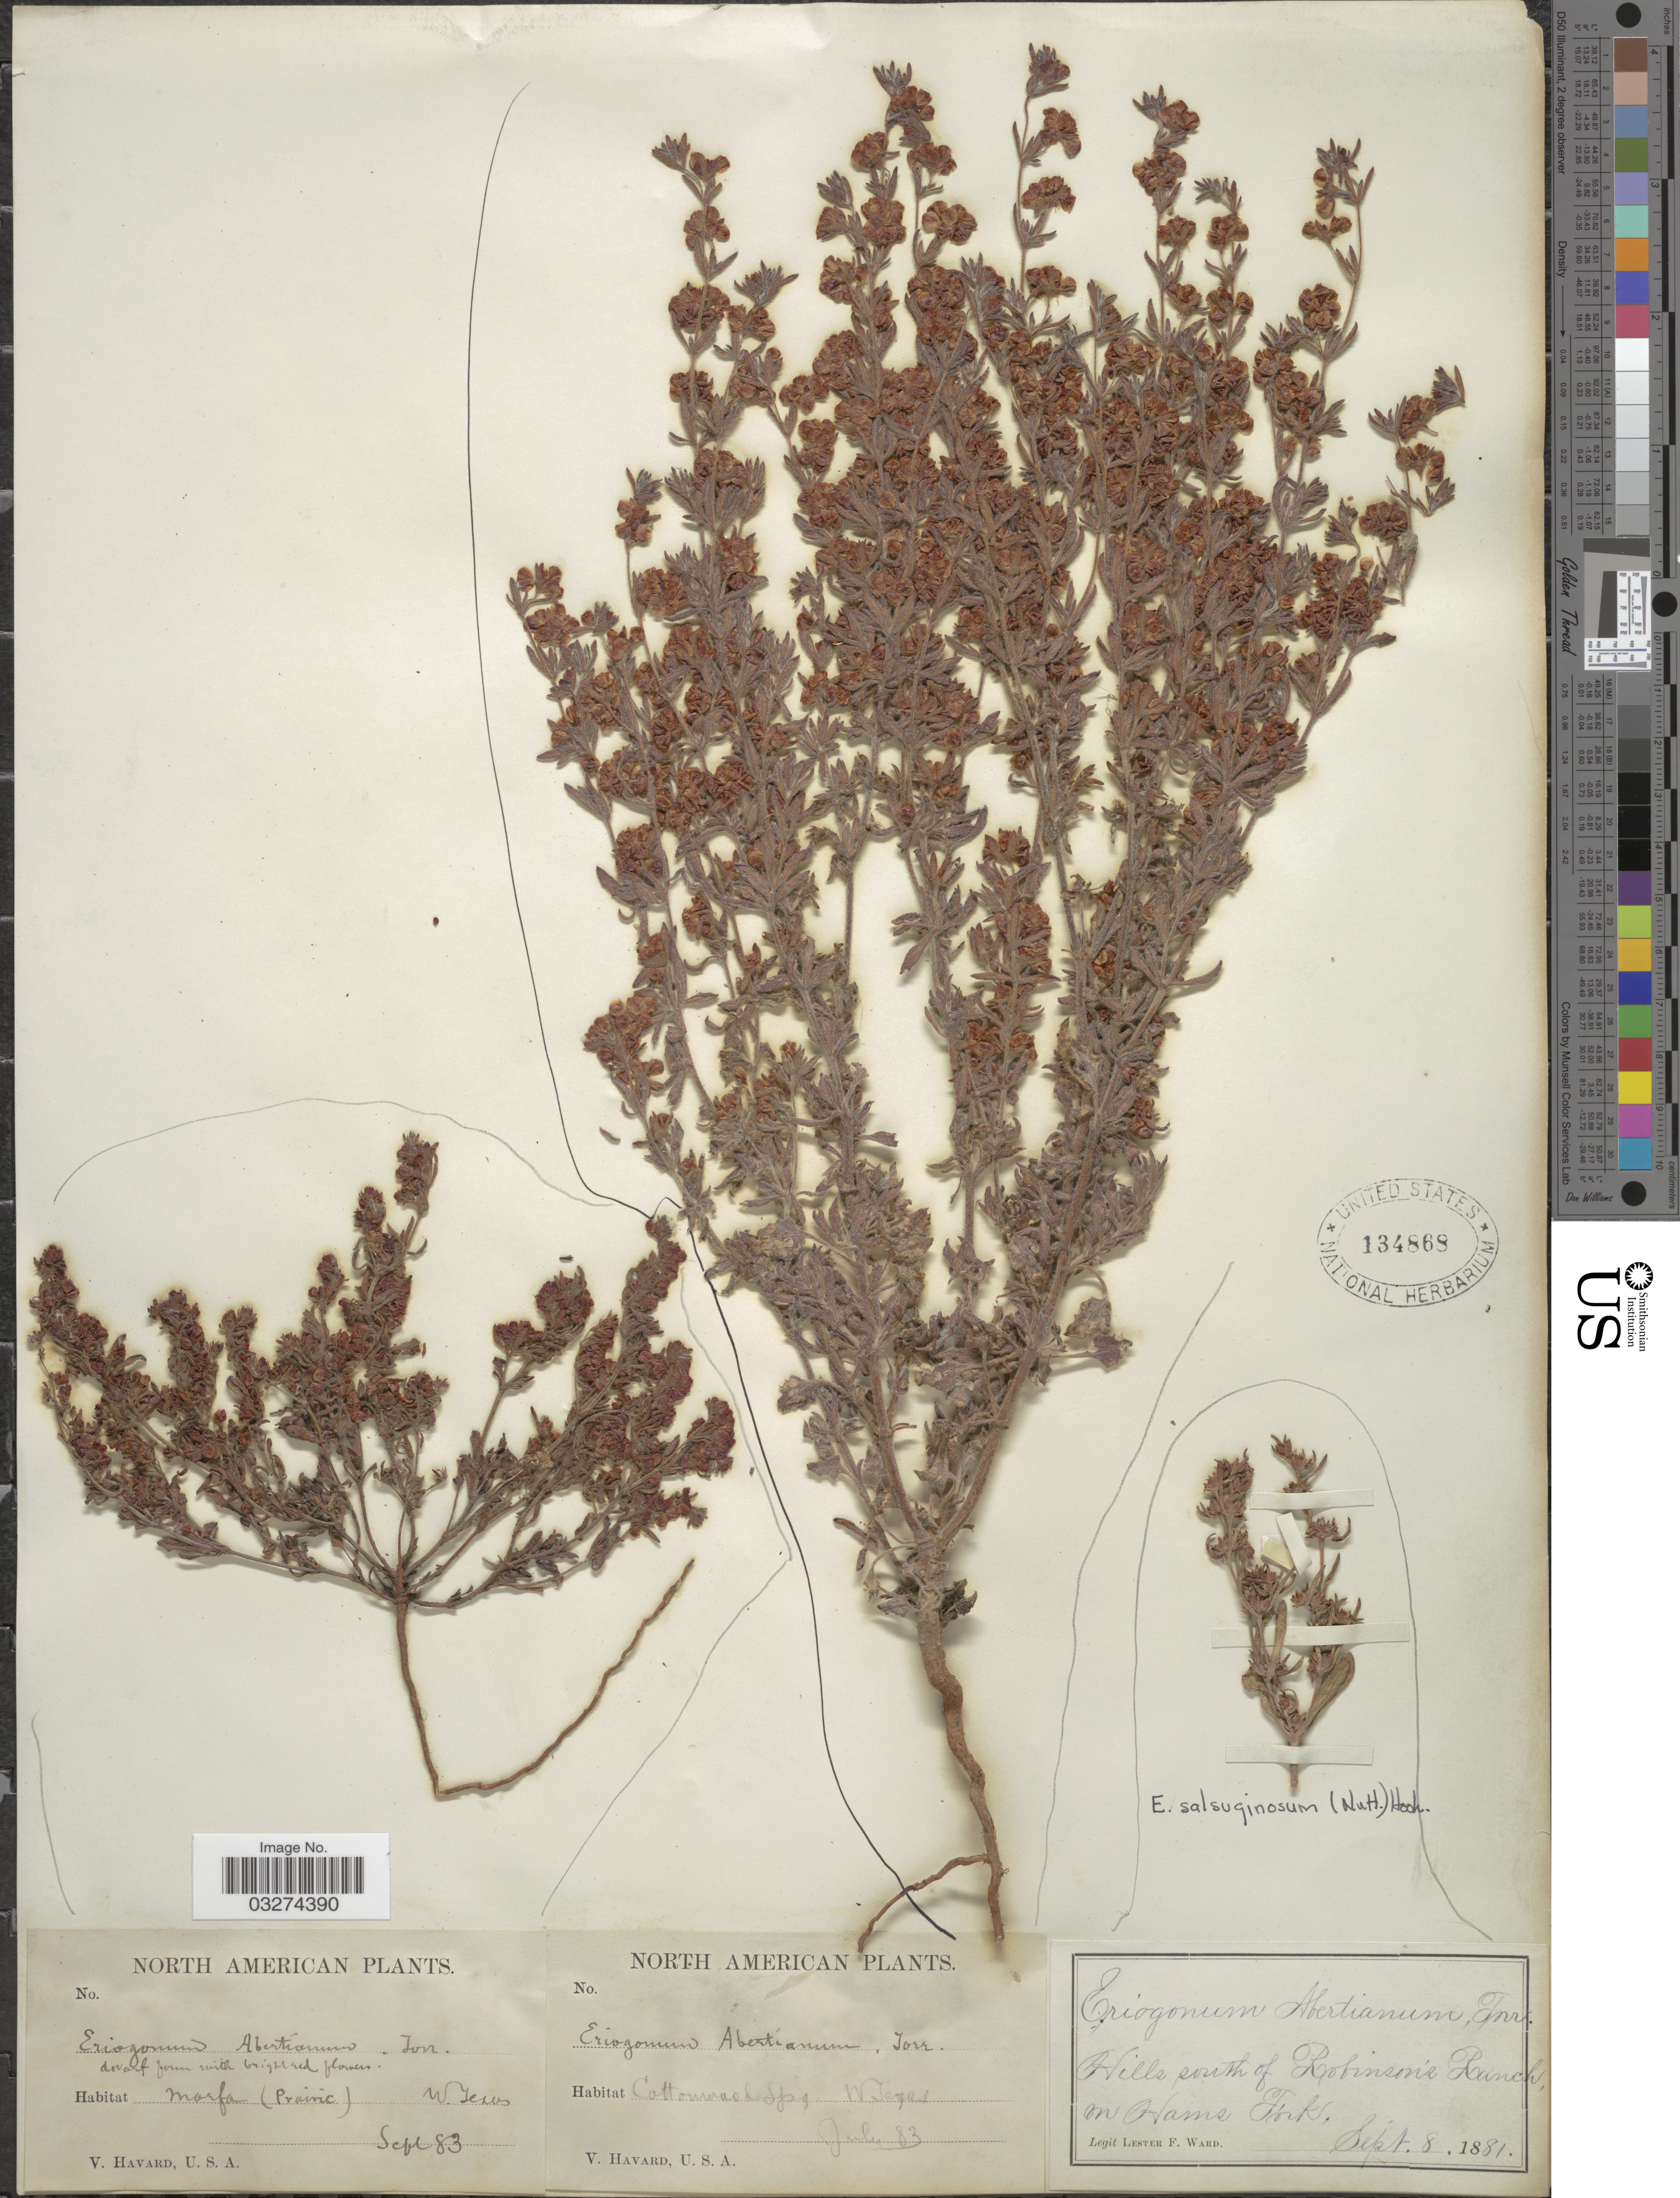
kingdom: Plantae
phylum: Tracheophyta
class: Magnoliopsida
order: Caryophyllales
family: Polygonaceae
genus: Eriogonum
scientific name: Eriogonum abertianum var. ruberrimum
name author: (Gand.) Gand.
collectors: V. Havard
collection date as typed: Transcribed d/m/y: /9/83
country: United States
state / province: Texas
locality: W. Texas, Morfa (Prairie).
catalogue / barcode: US 134868